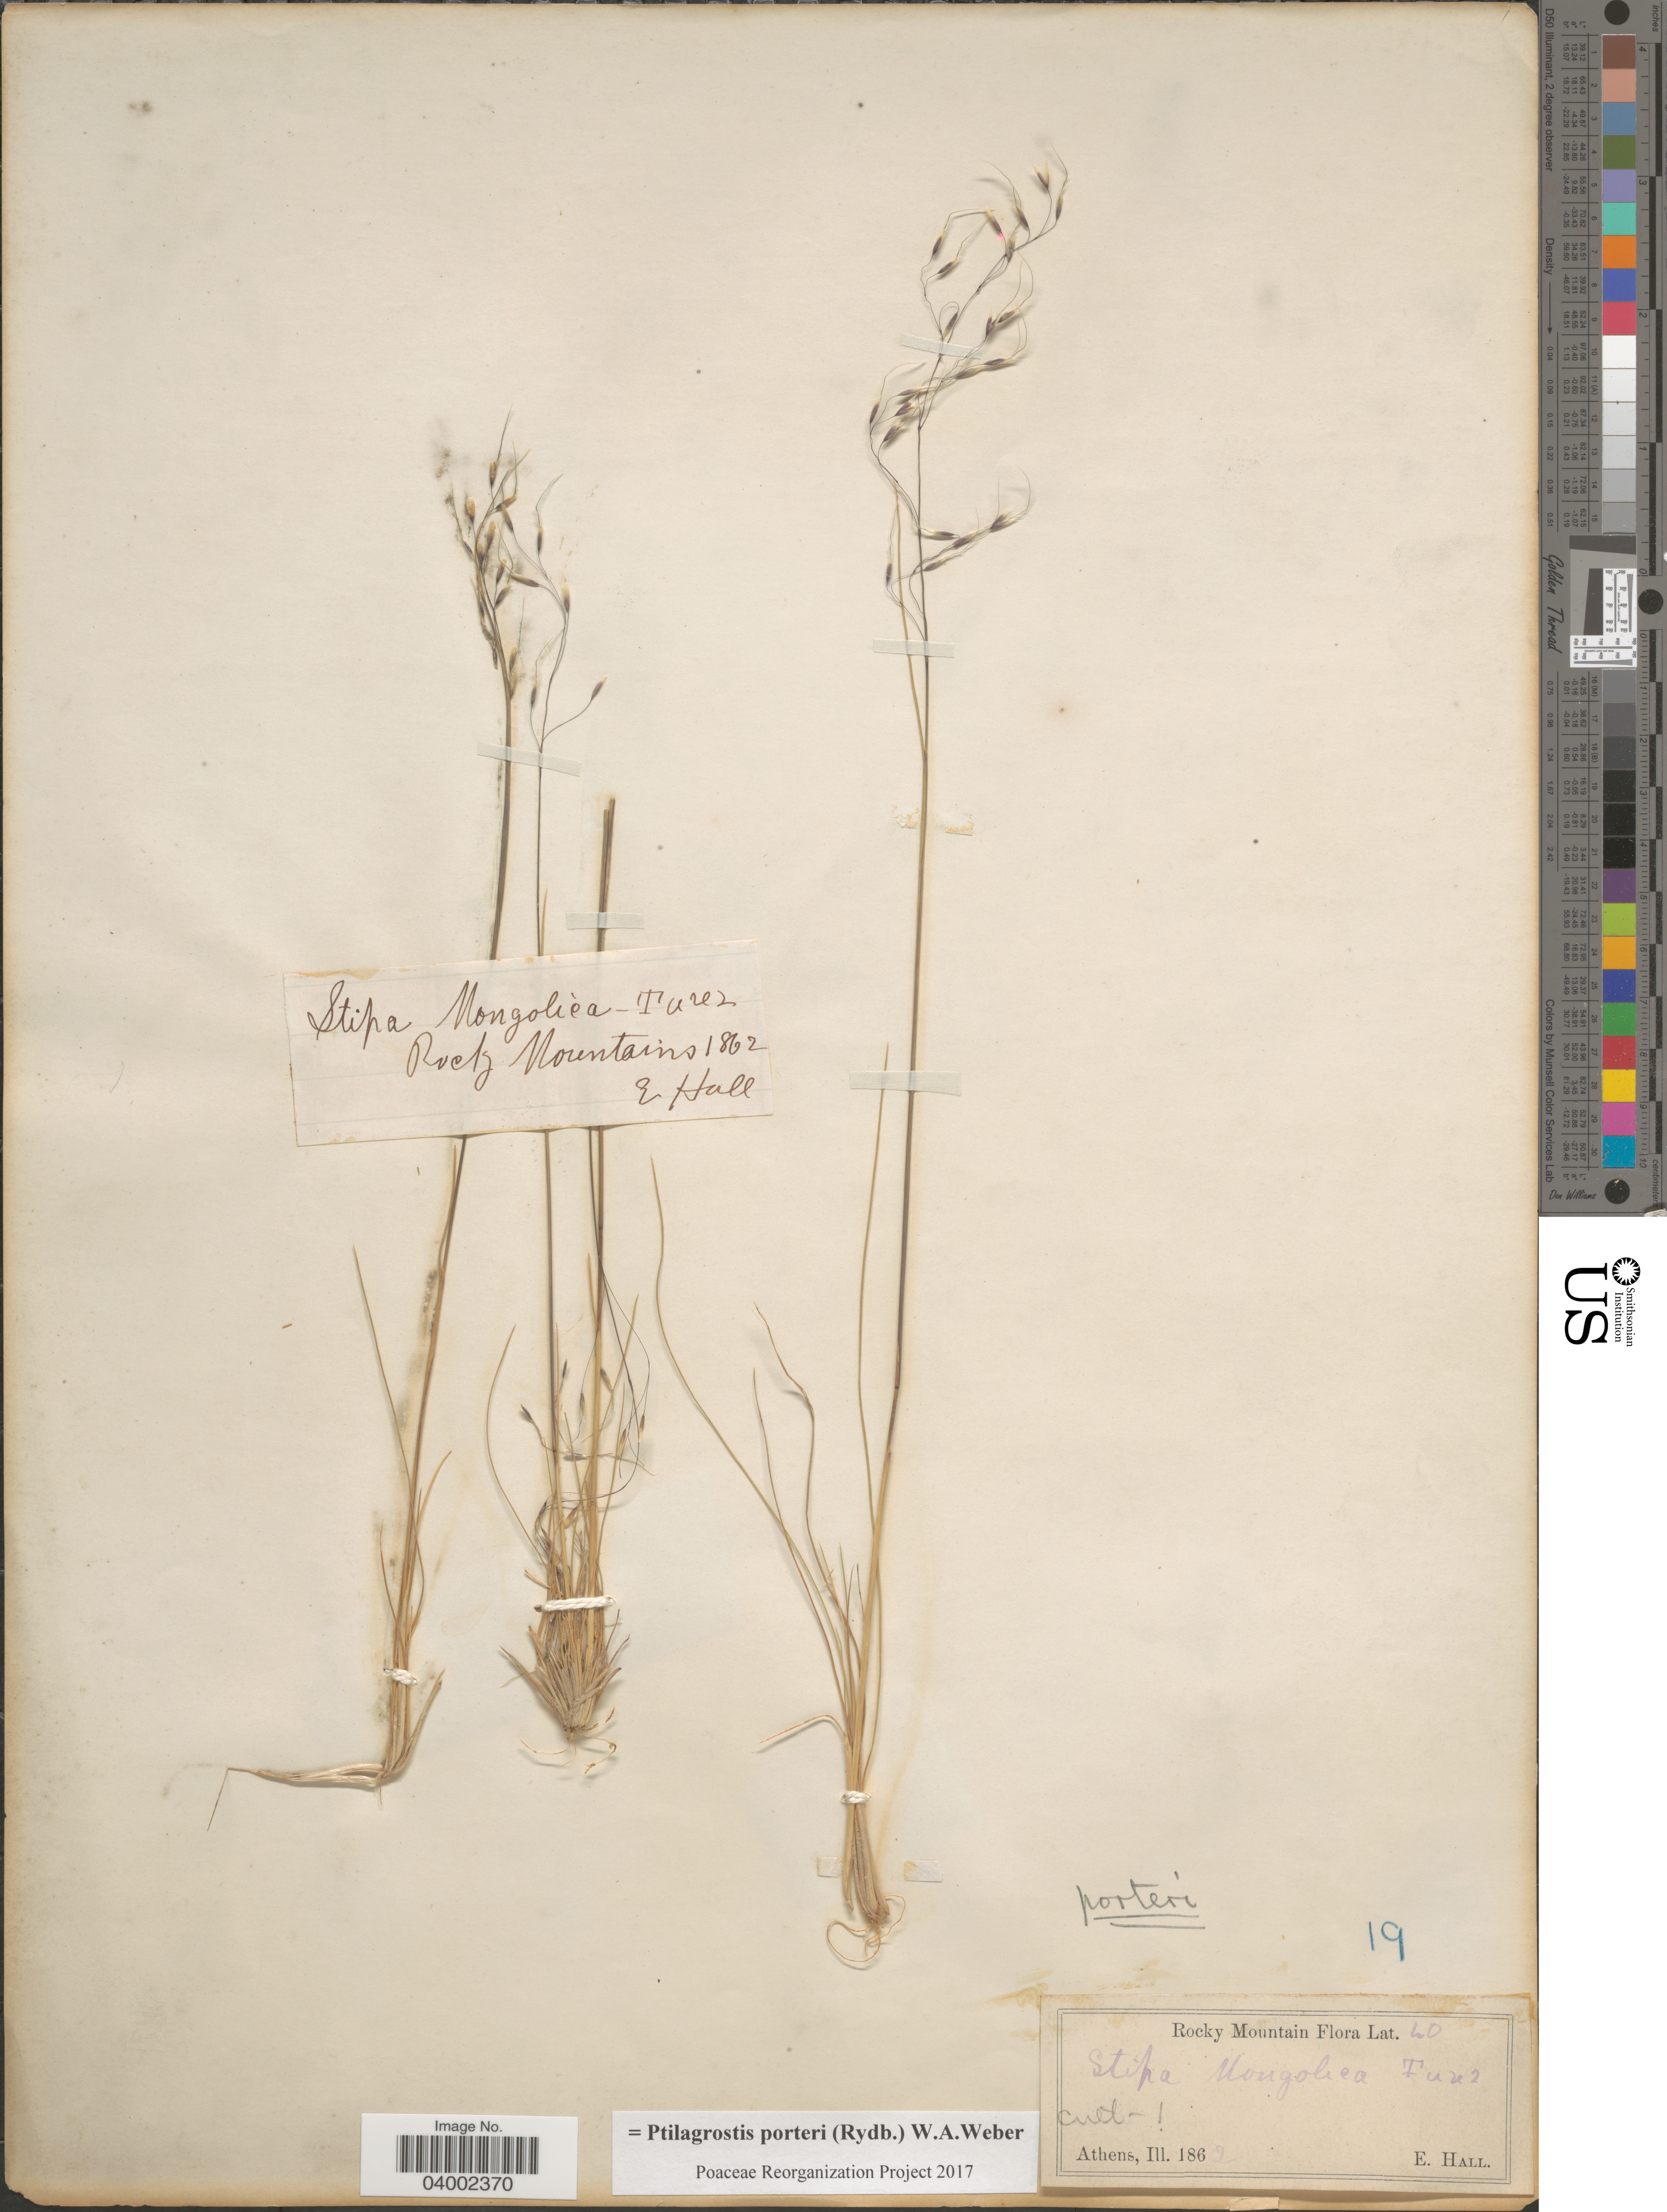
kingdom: Plantae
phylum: Tracheophyta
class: Liliopsida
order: Poales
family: Poaceae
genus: Ptilagrostis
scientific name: Ptilagrostis porteri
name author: (Rydb.) W.A. Weber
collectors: E. Hall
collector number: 19?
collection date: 1862-03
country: United States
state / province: Colorado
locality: Rocky Mountains.